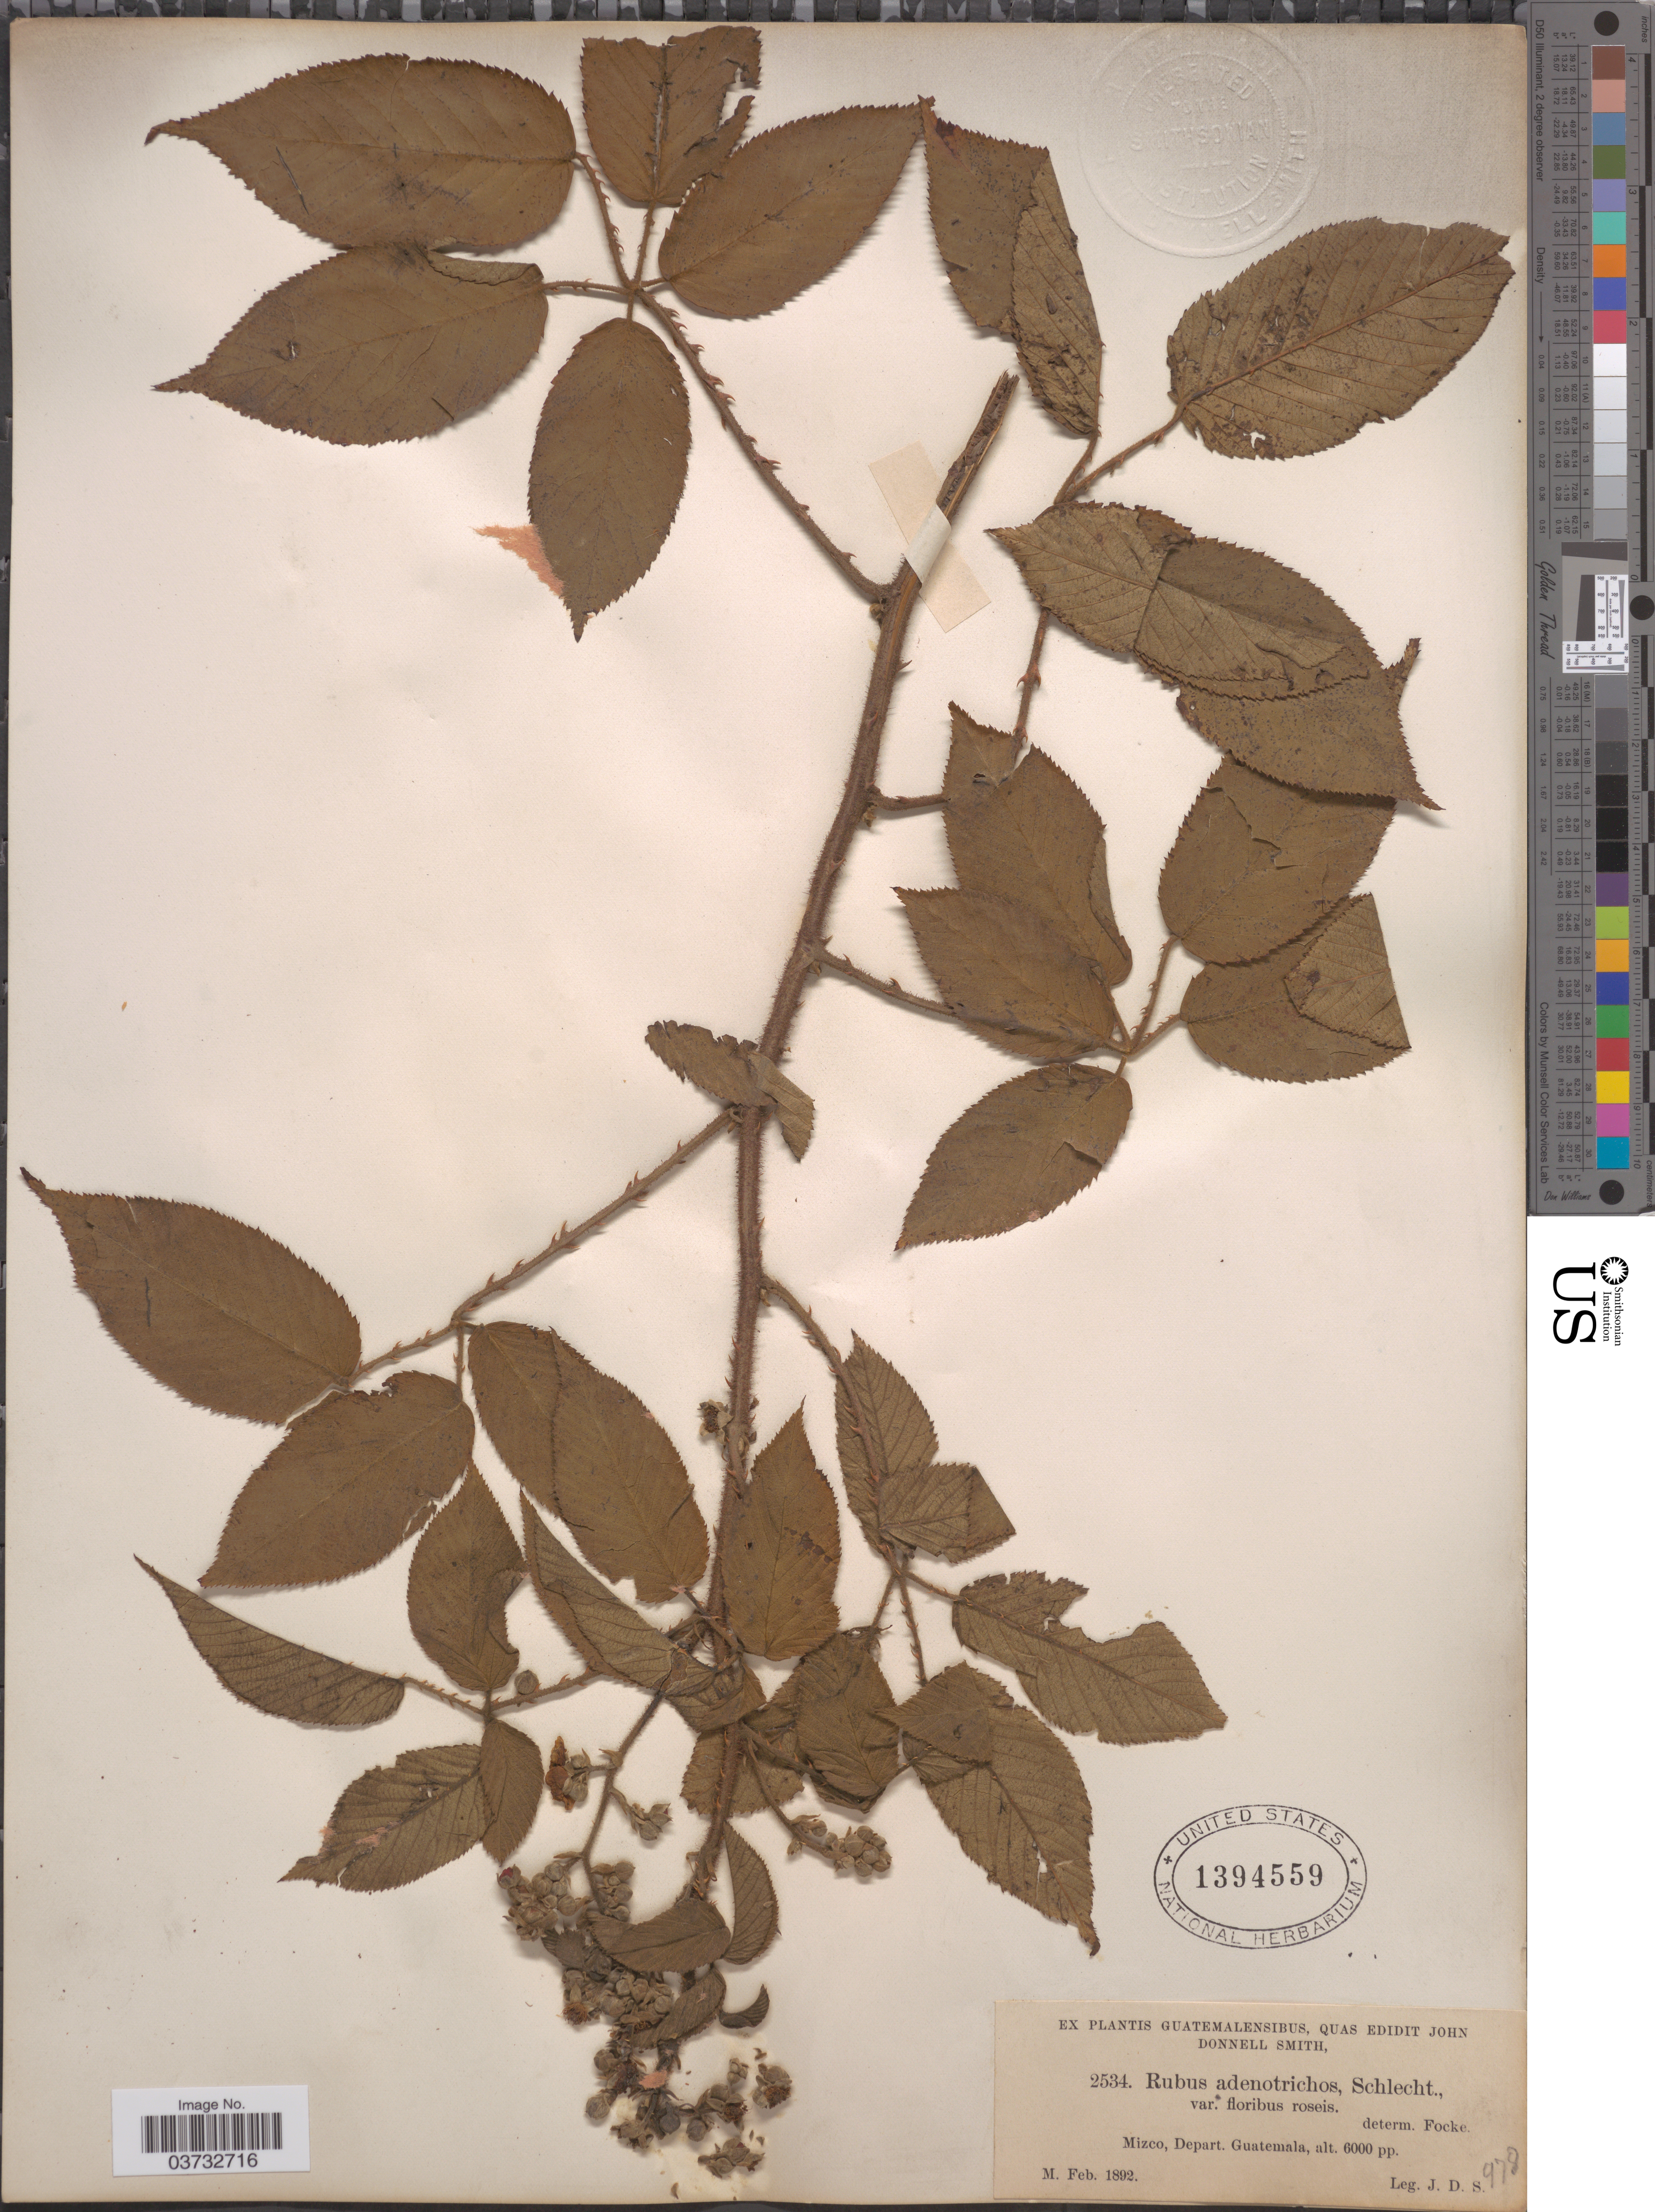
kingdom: Plantae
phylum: Tracheophyta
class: Magnoliopsida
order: Rosales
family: Rosaceae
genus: Rubus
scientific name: Rubus adenotrichos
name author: Schltdl.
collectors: J. Donnell Smith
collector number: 2534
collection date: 1892-02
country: Guatemala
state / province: Guatemala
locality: Mizco, Depart. Guatemala.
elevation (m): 1829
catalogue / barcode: US 1394559